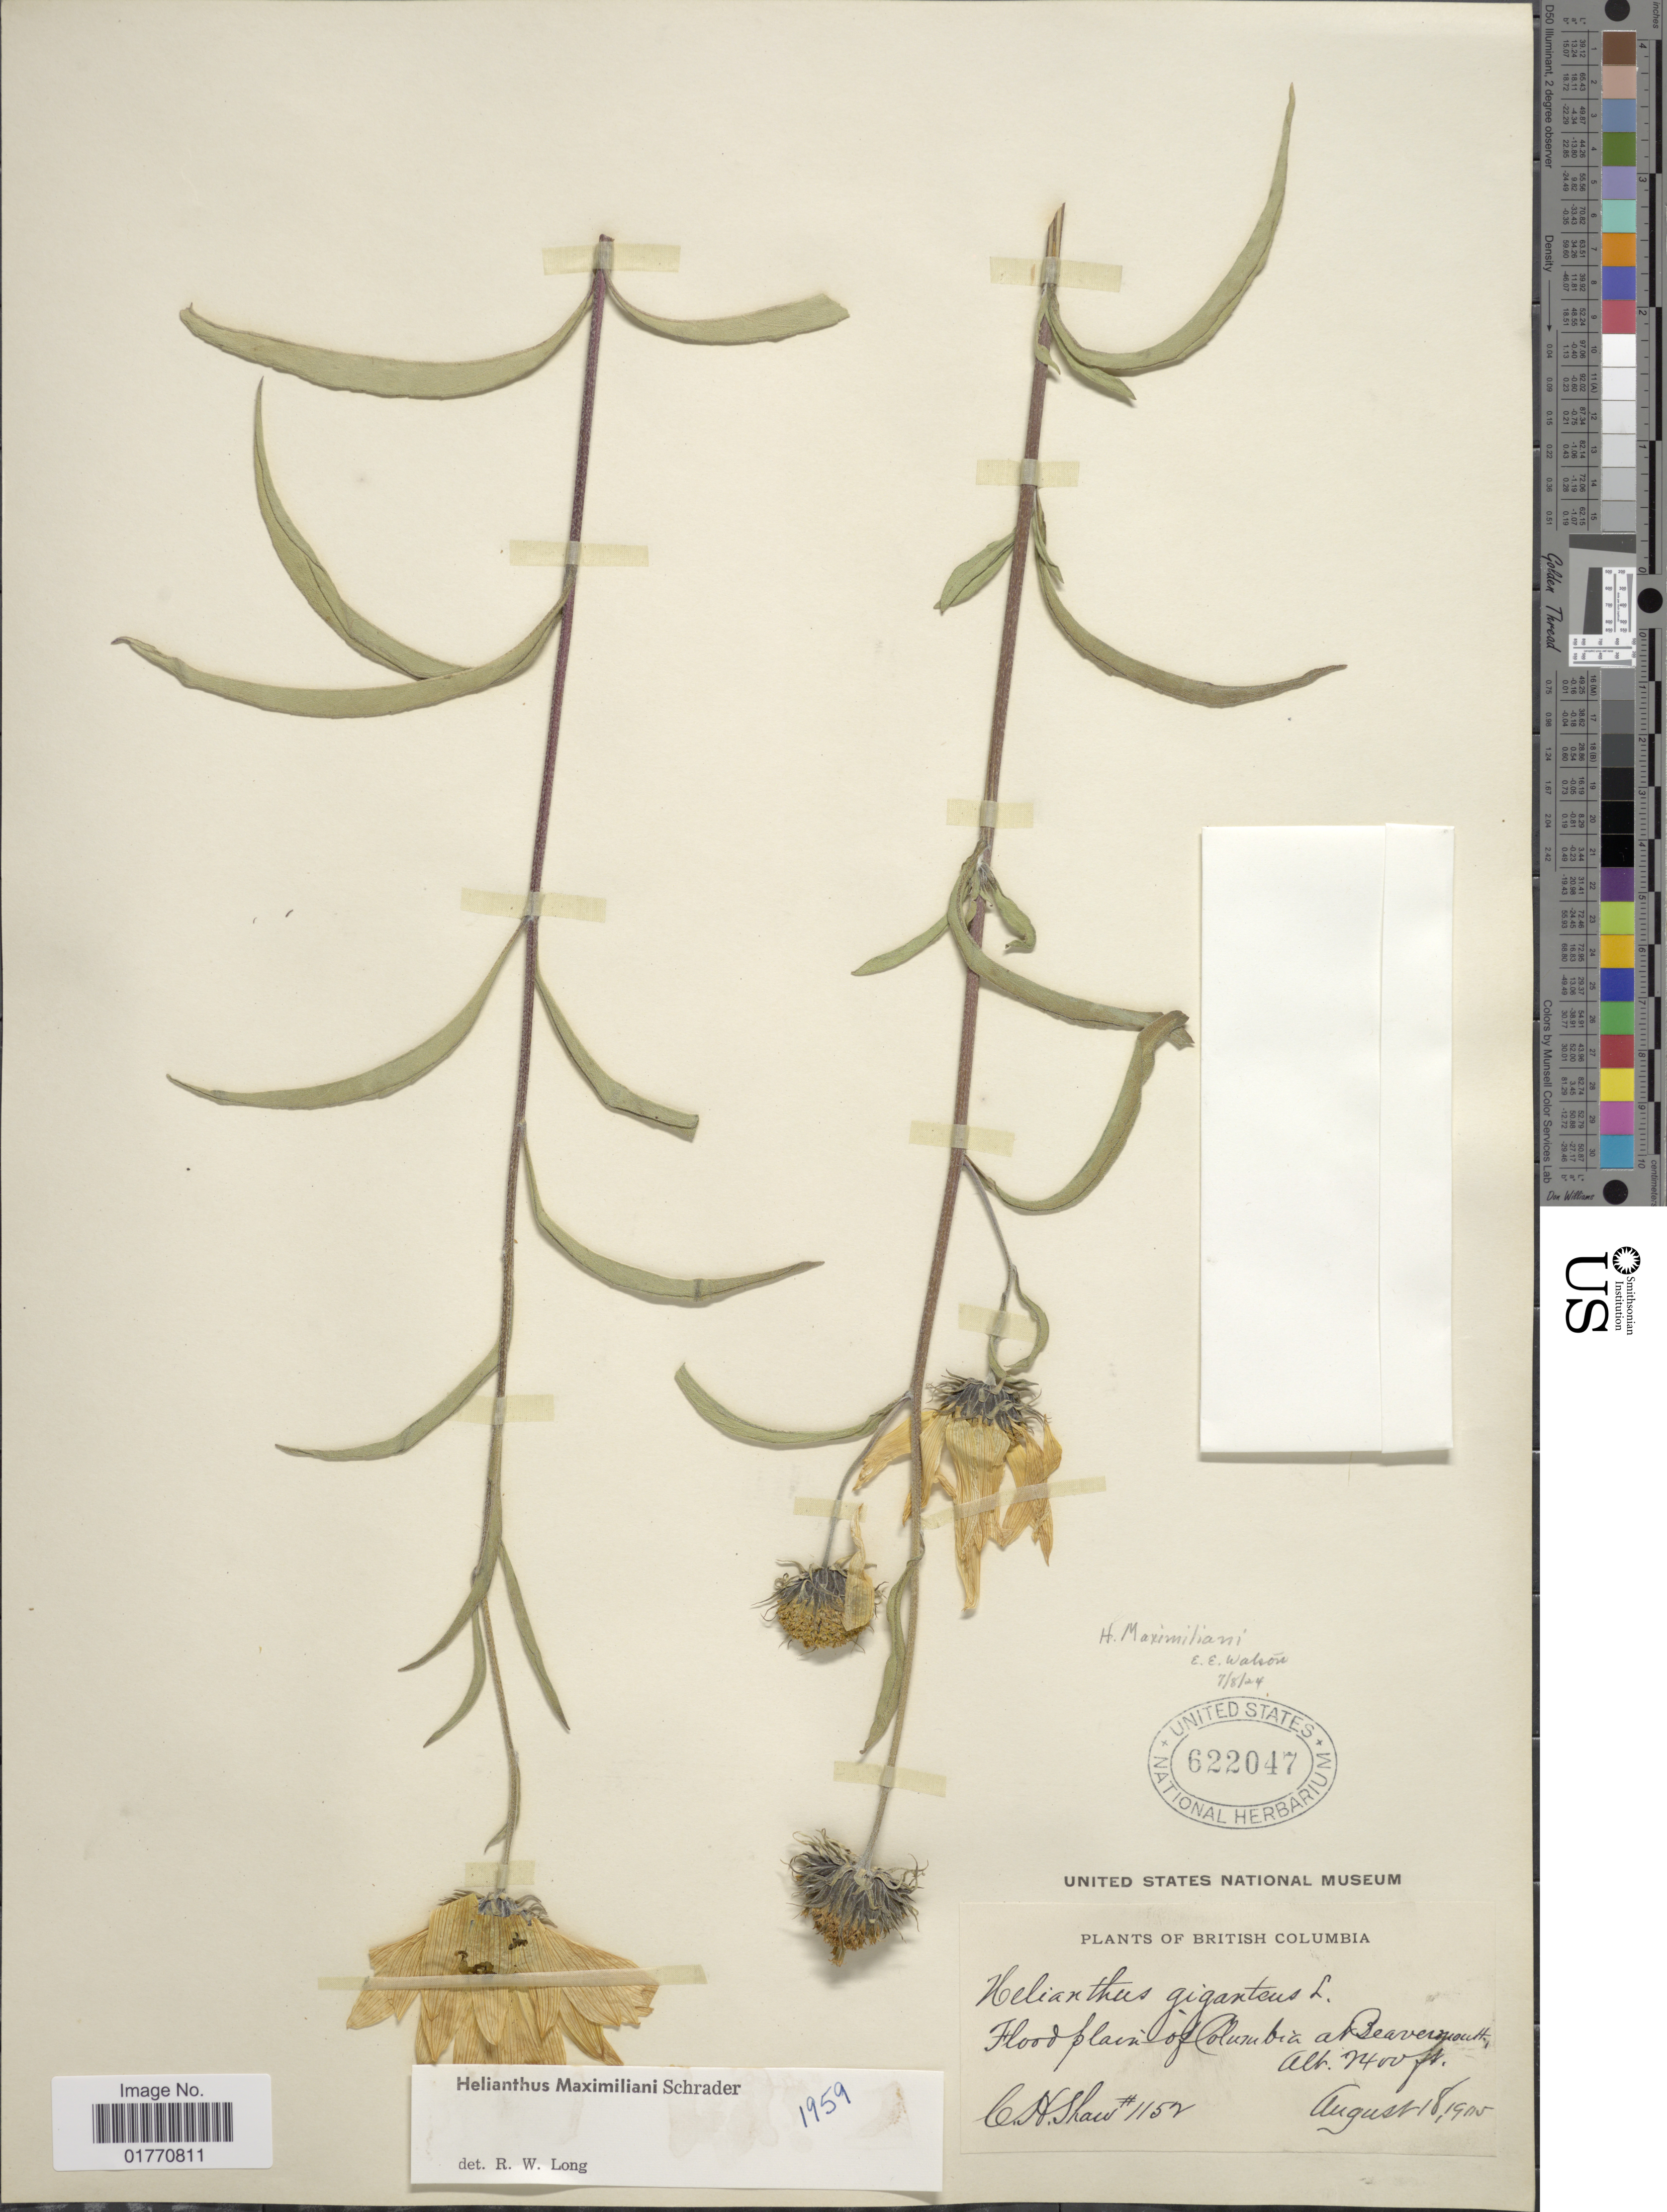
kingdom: Plantae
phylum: Tracheophyta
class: Magnoliopsida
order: Asterales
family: Asteraceae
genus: Helianthus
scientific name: Helianthus maximiliani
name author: Schrad.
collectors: C. H. Shaw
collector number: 1152*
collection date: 1905-08-18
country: Canada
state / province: British Columbia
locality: Flood plain of Columbia at Beavermouth.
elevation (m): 732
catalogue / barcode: US 622047